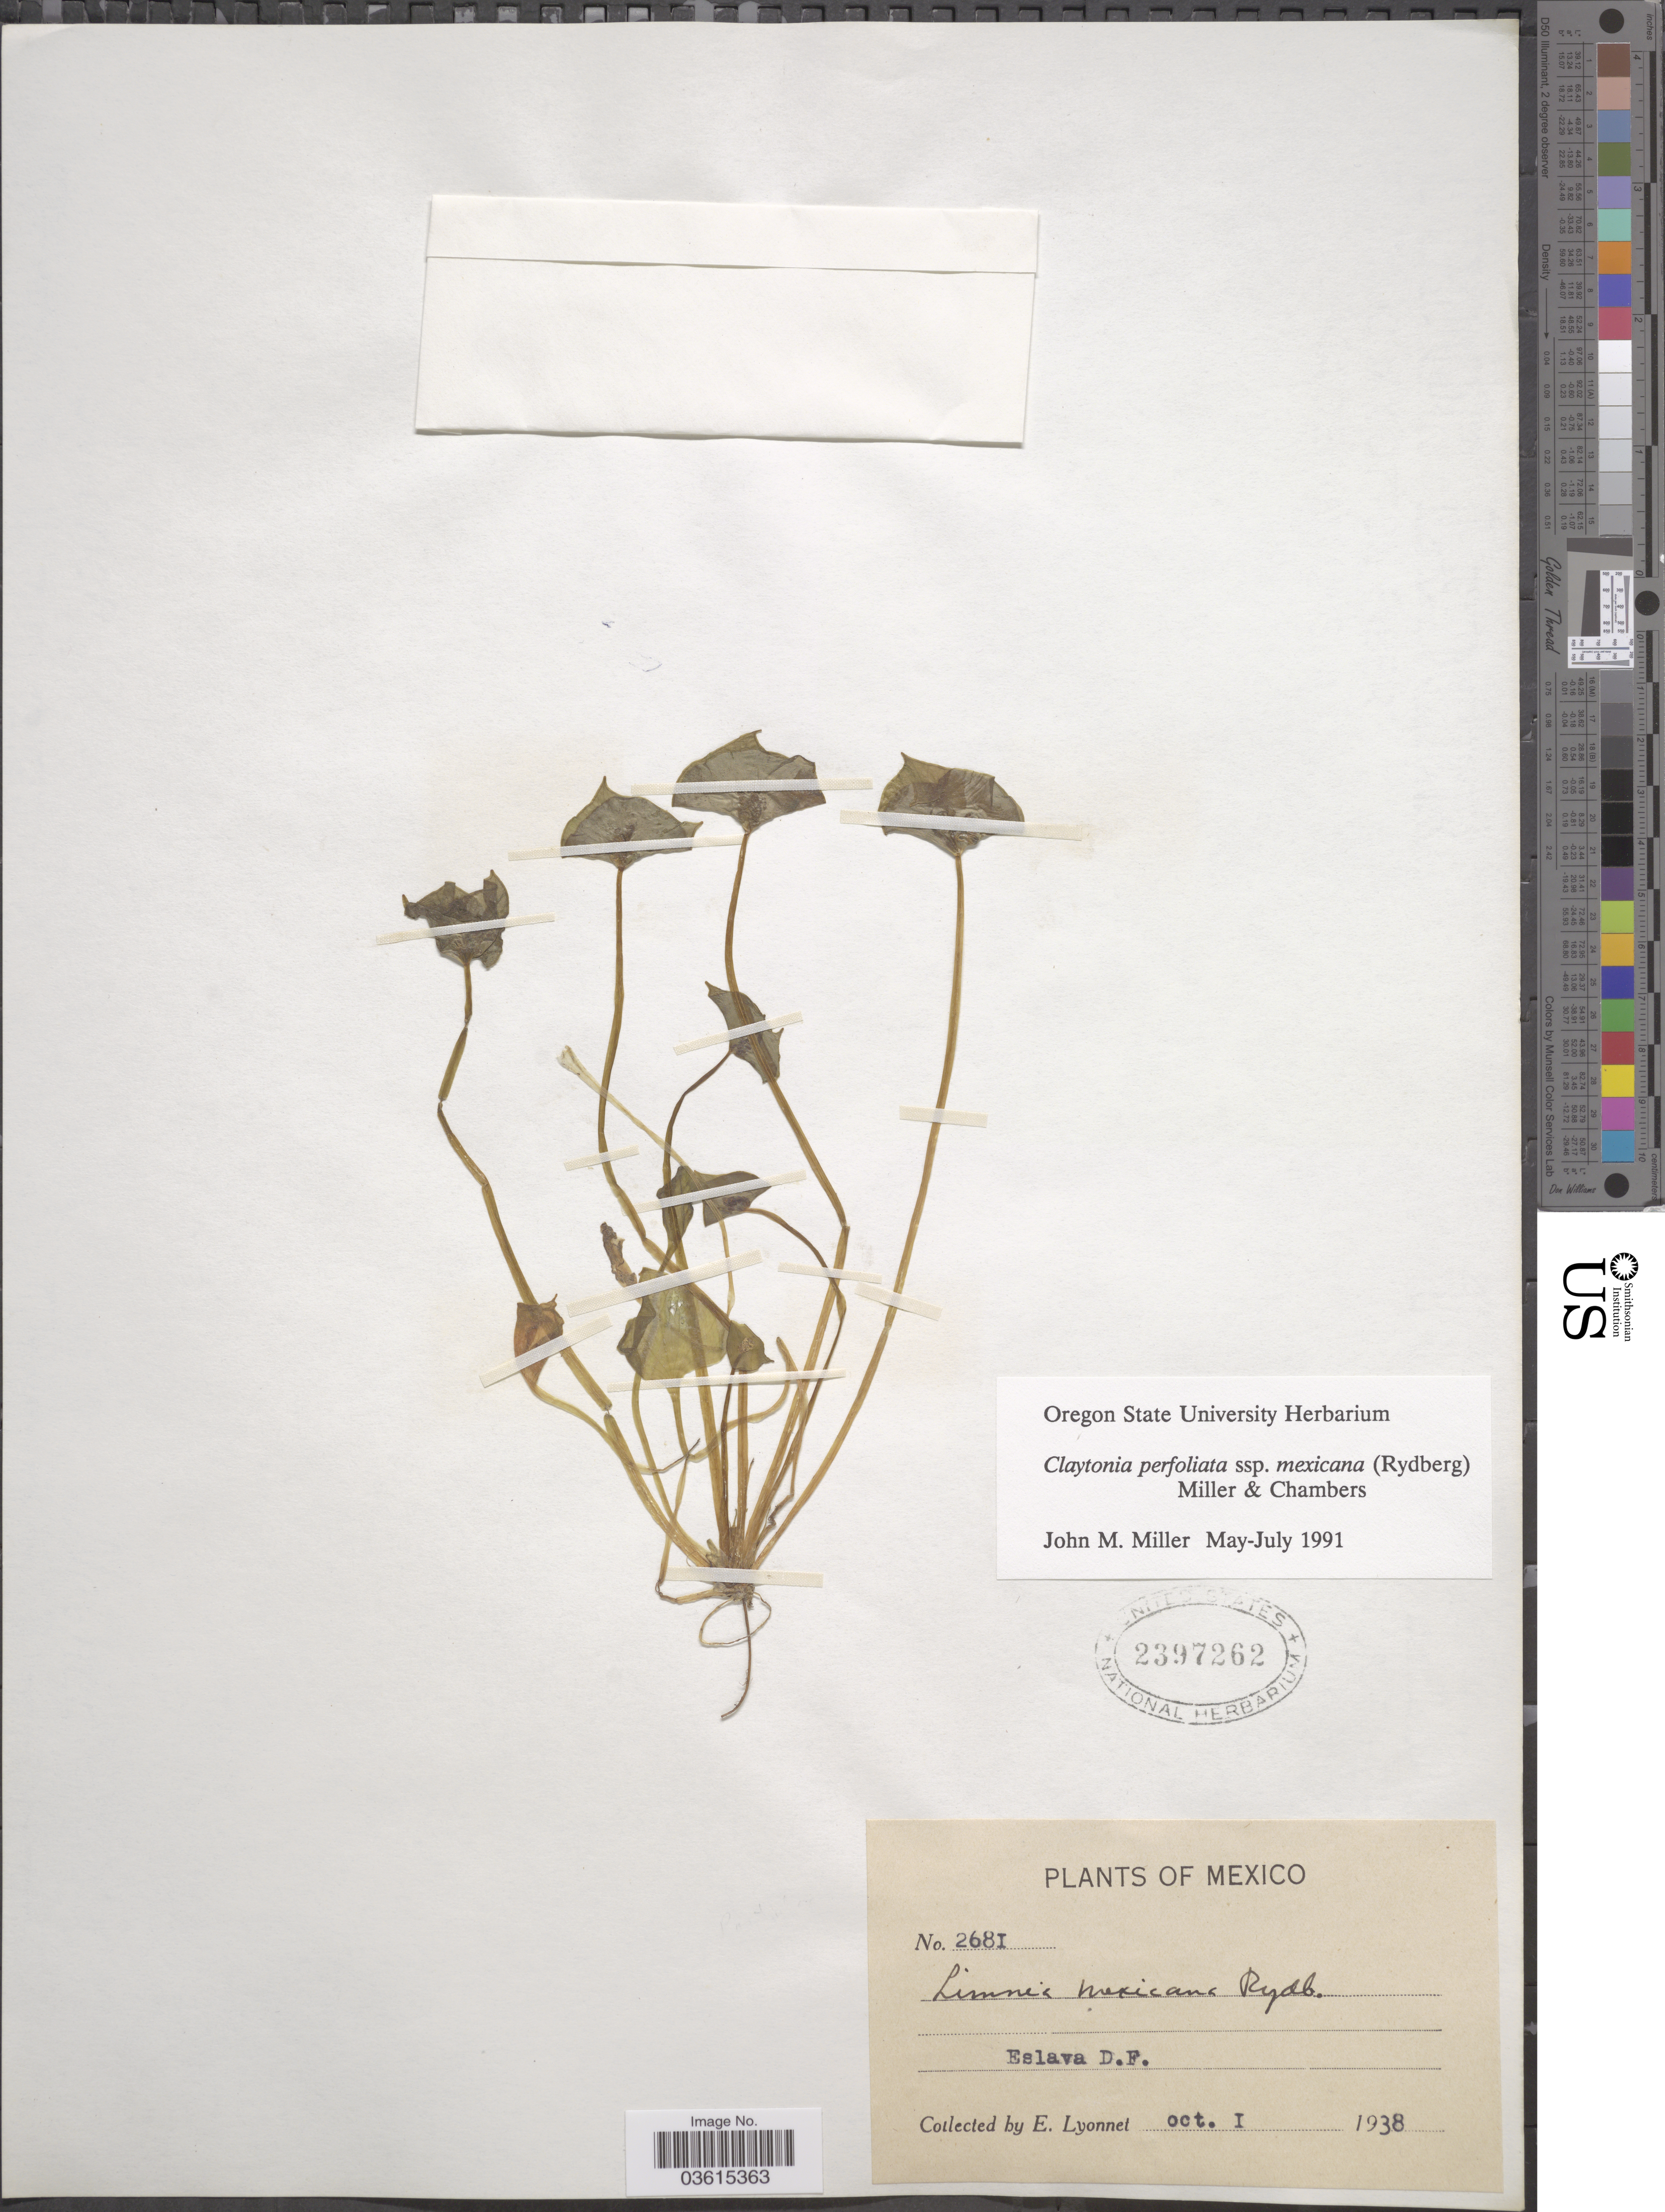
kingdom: Plantae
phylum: Tracheophyta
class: Magnoliopsida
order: Caryophyllales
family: Montiaceae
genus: Claytonia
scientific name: Claytonia perfoliata subsp. mexicana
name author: (Rydb.) Mill. & Chambers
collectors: E. Lyonnet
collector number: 2681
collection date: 1938-10-01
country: Mexico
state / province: Distrito Federal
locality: Eslava.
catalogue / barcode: US 2397262